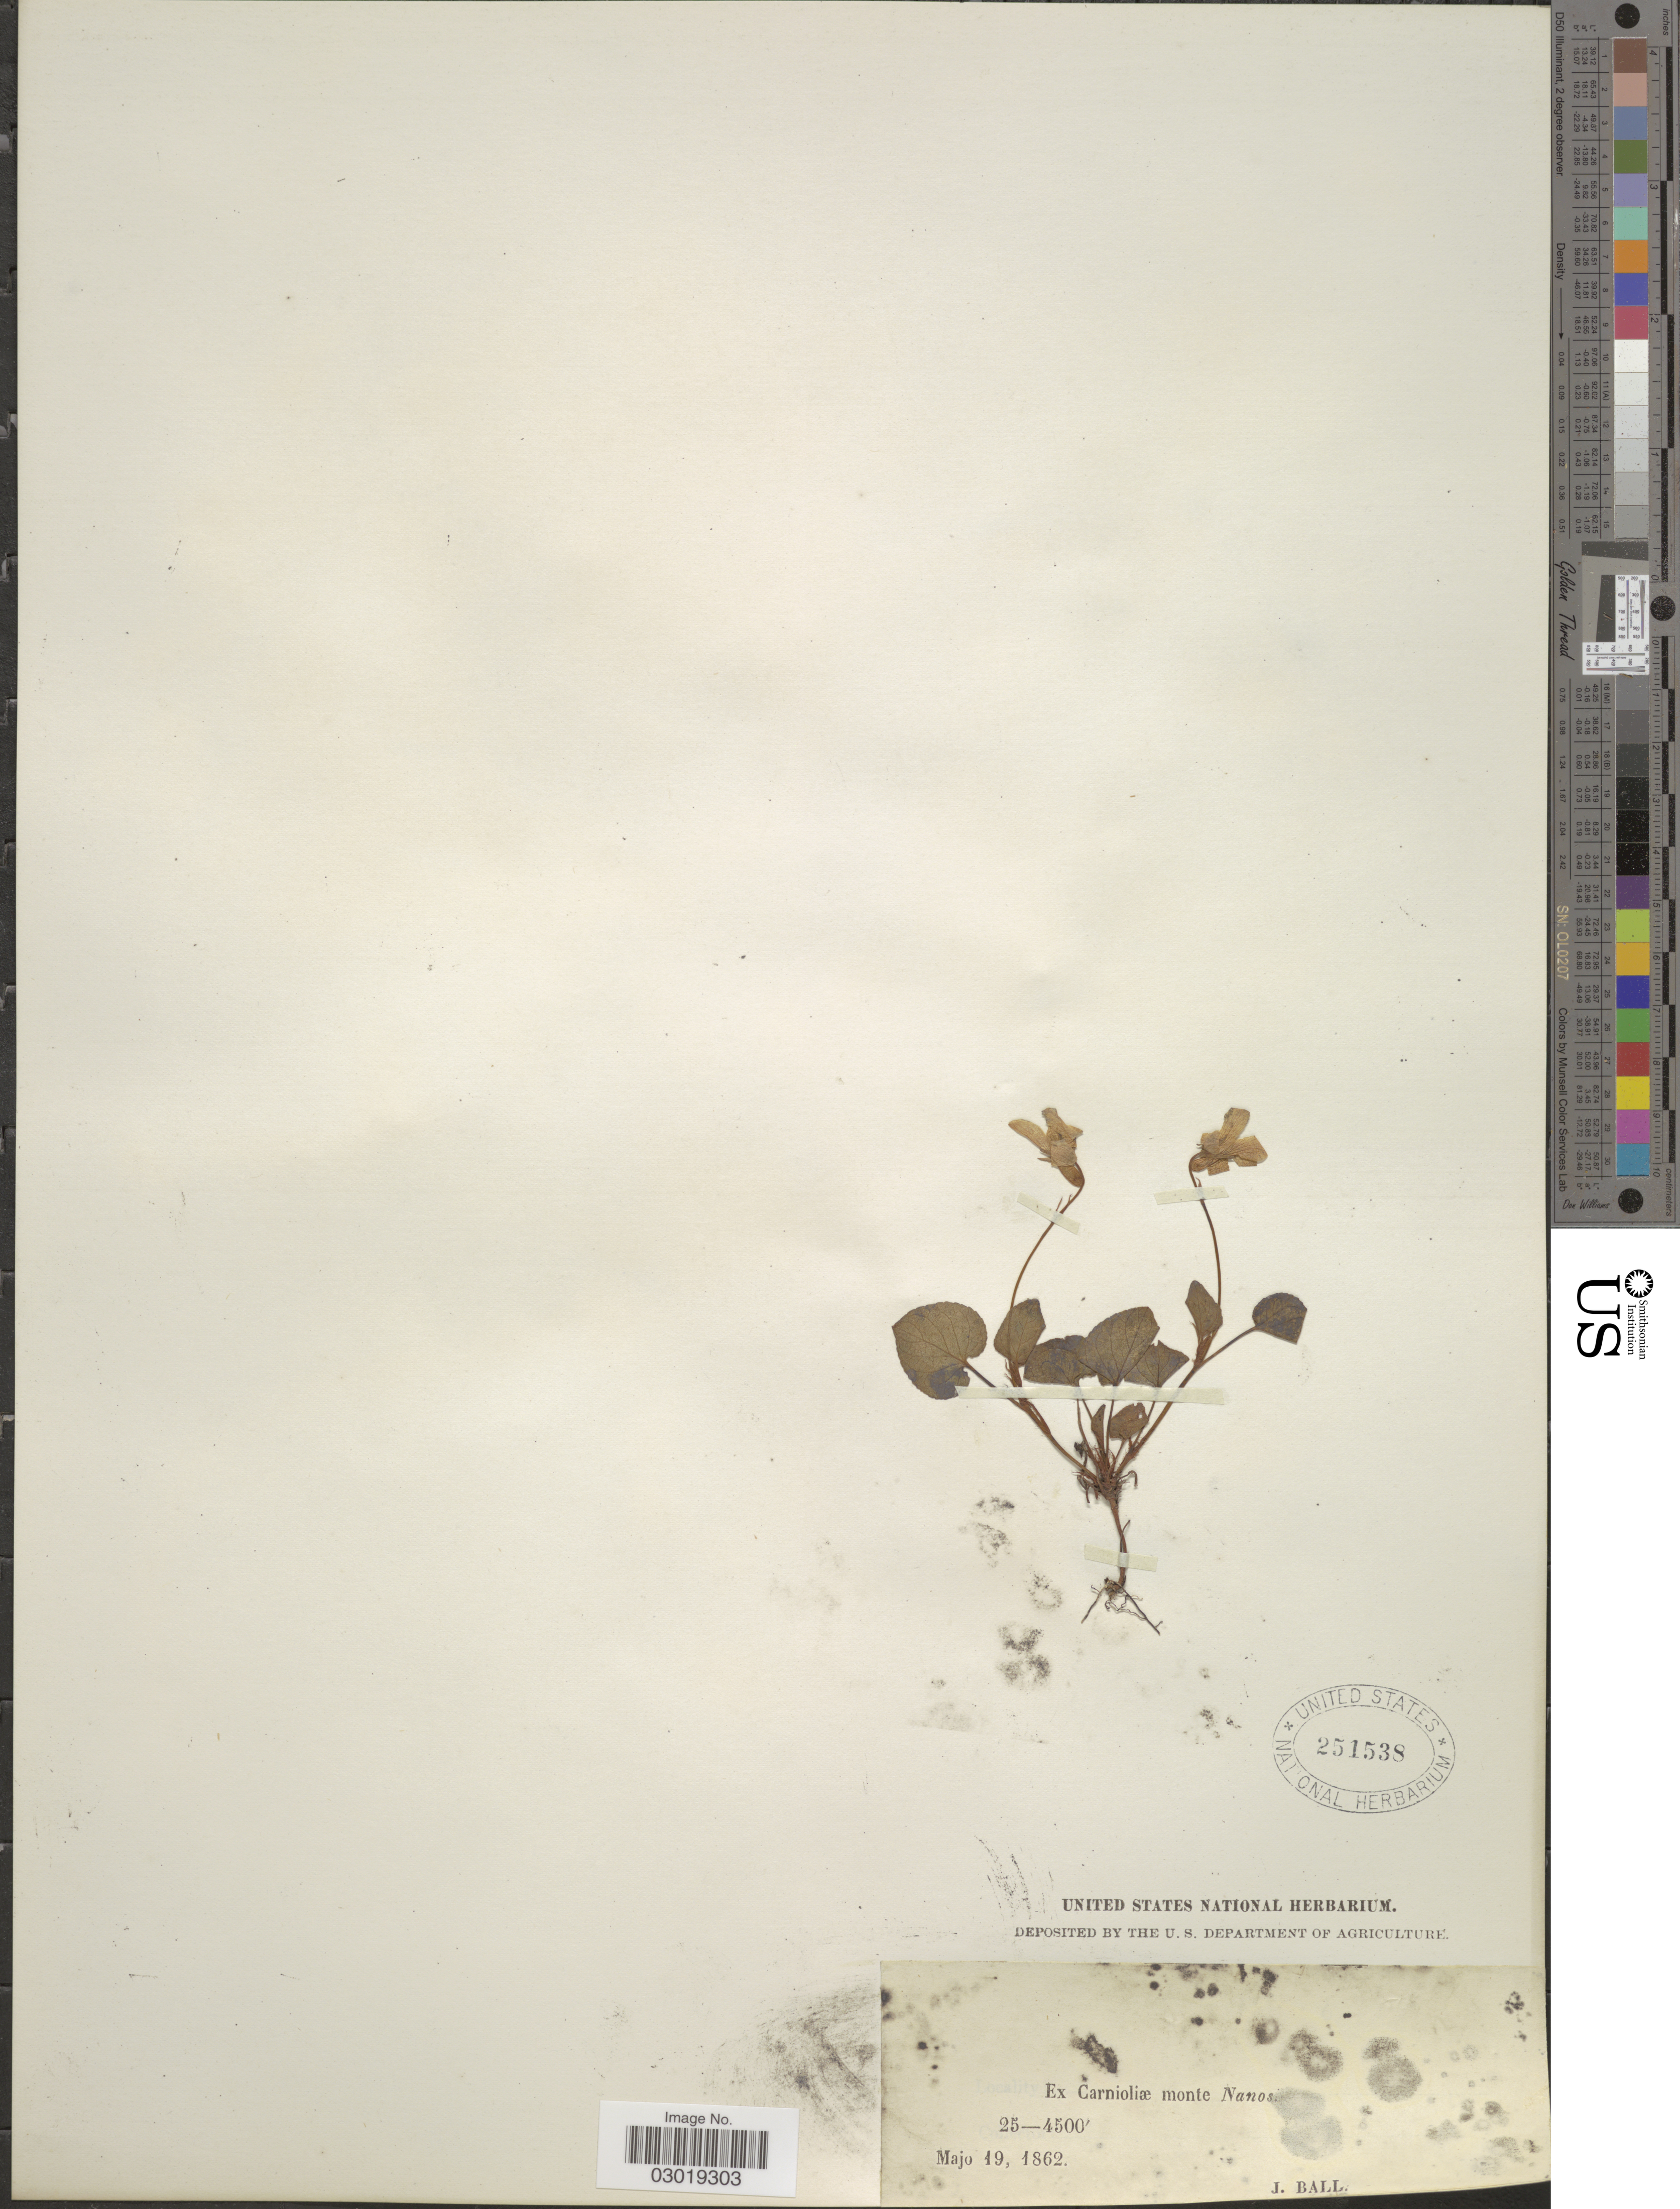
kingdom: Plantae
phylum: Tracheophyta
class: Magnoliopsida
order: Malpighiales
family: Violaceae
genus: Viola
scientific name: Viola sp.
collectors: J. Ball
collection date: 1862-05-19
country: Slovenia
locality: Carnioliæ monte Nanos.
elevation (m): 762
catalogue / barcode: US 251538